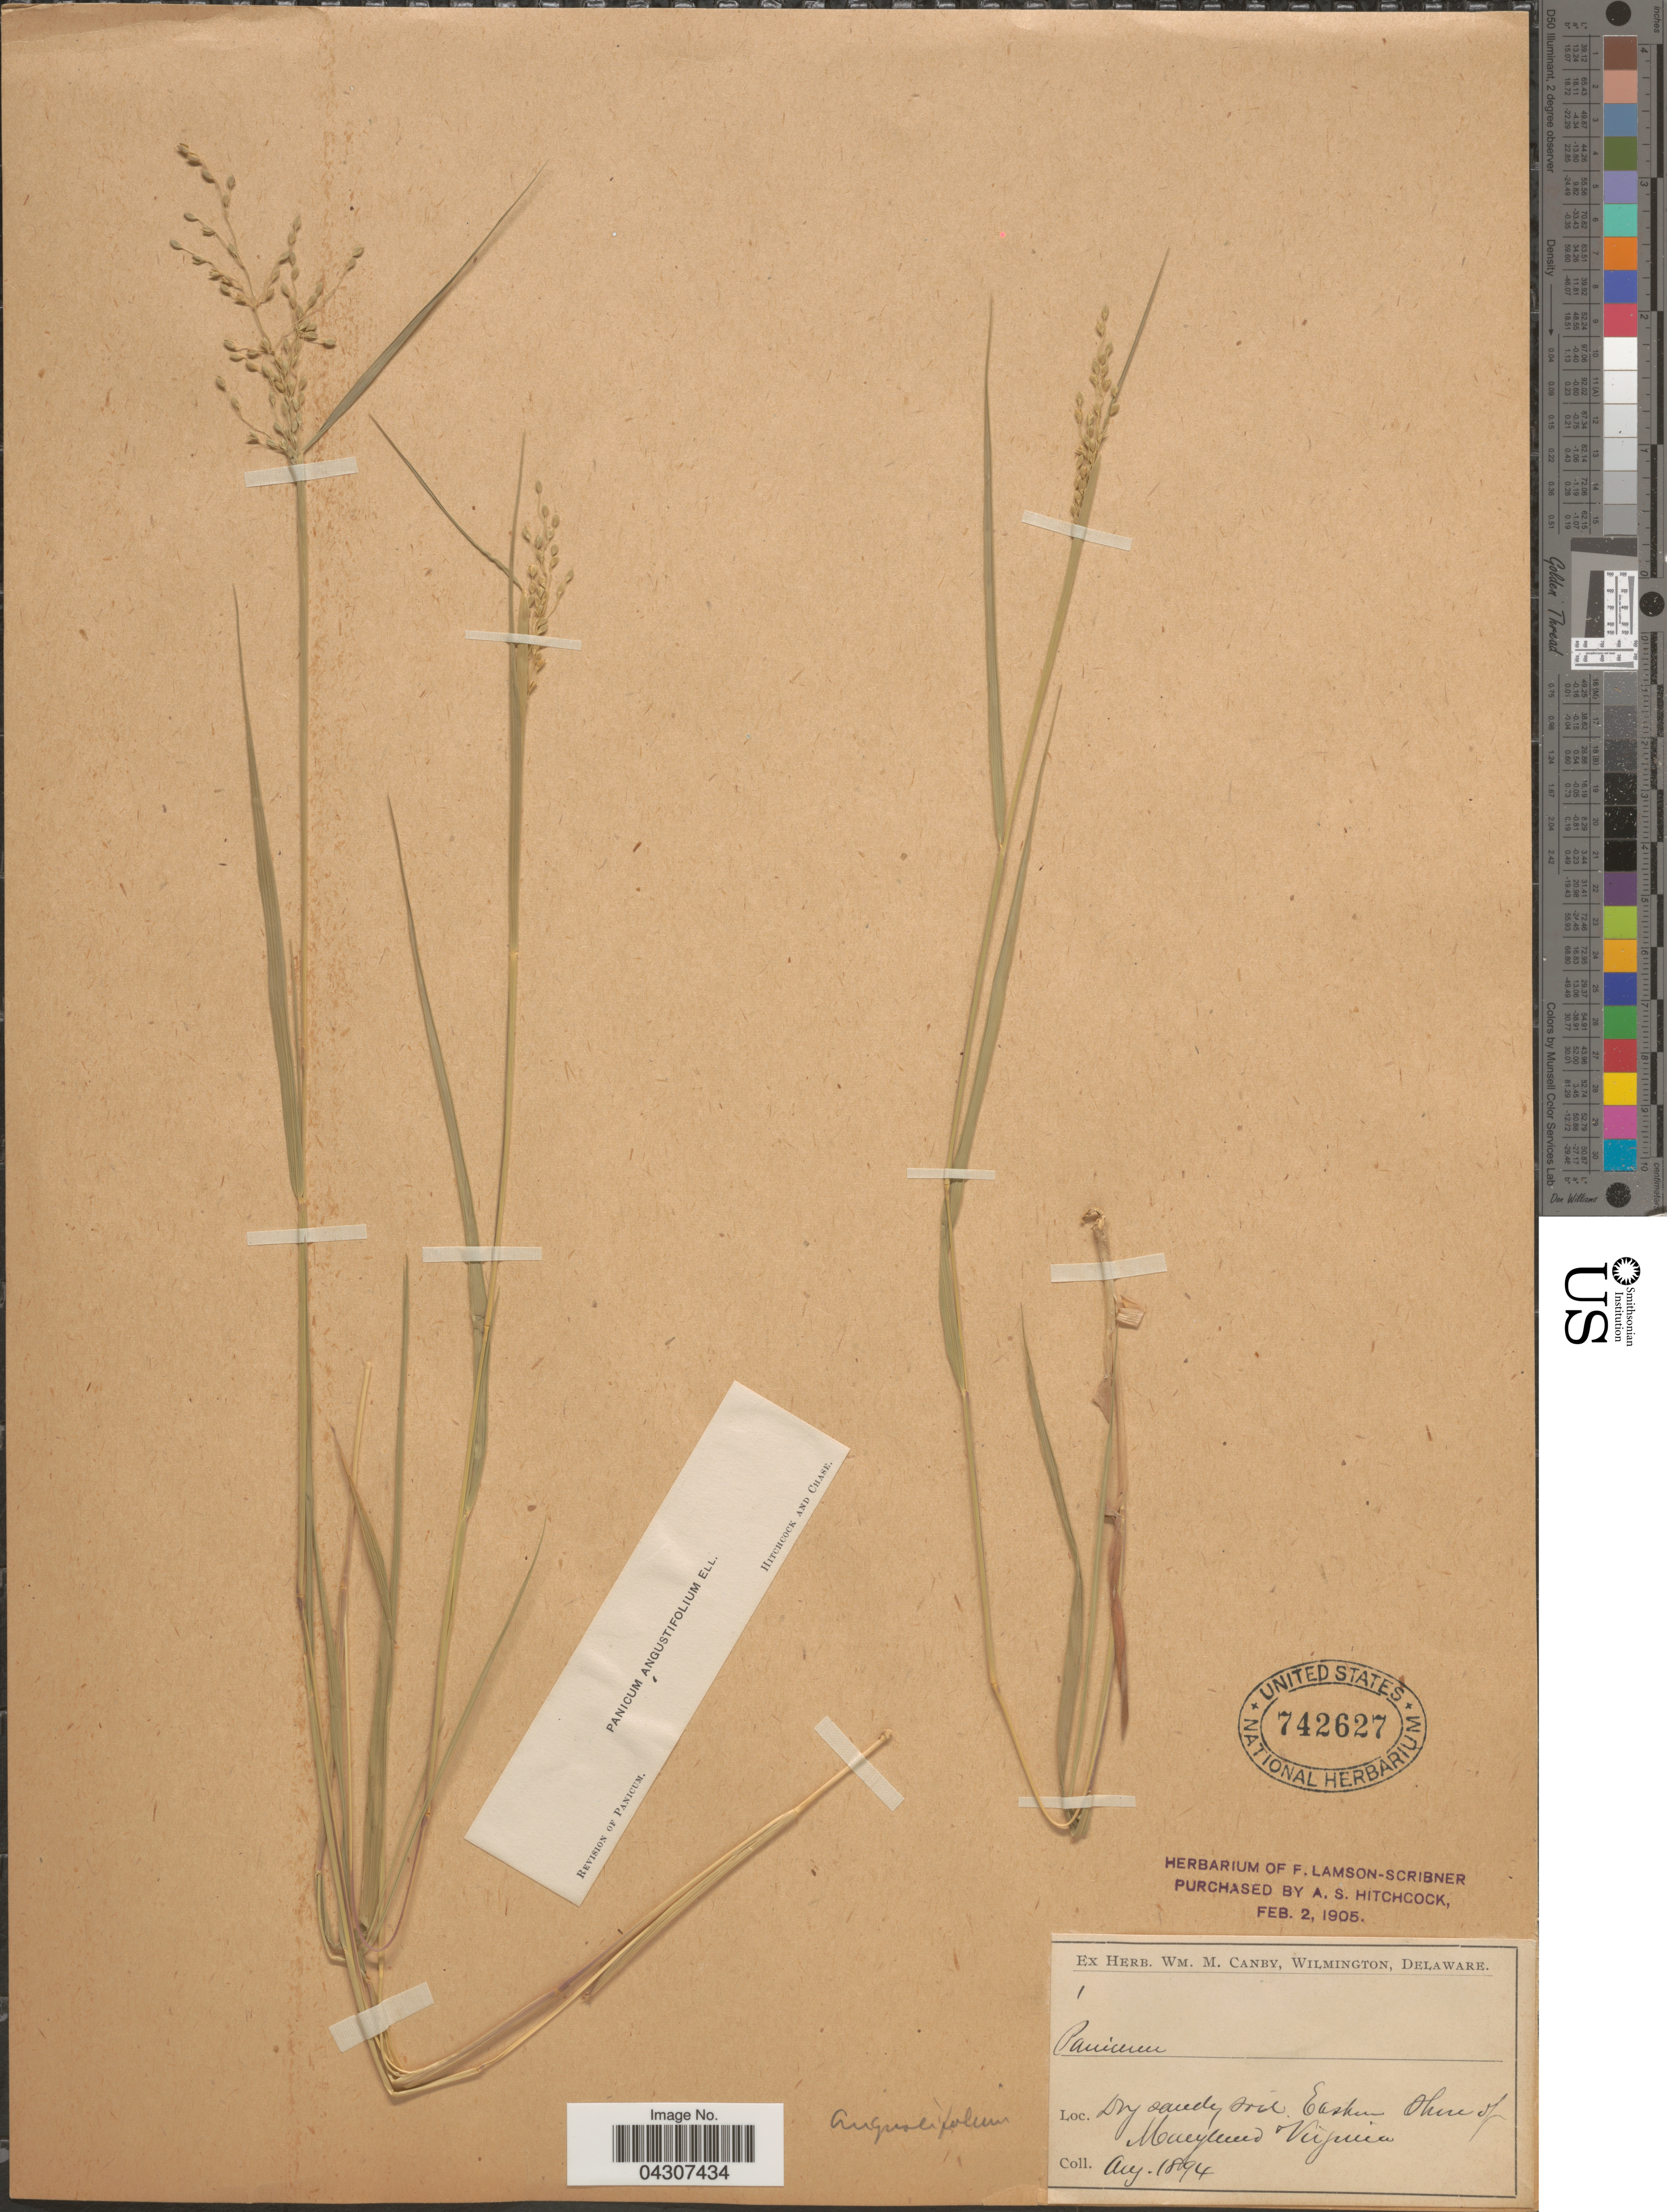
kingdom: Plantae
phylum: Tracheophyta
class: Liliopsida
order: Poales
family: Poaceae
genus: Dichanthelium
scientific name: Dichanthelium aciculare var. ramosum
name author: (Griseb.) Davidse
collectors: ex herb. W.M. Canby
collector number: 1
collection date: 1894-08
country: United States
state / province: Maryland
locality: Dry sandy soil, Eastern shore of Maryland.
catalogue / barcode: US 742627